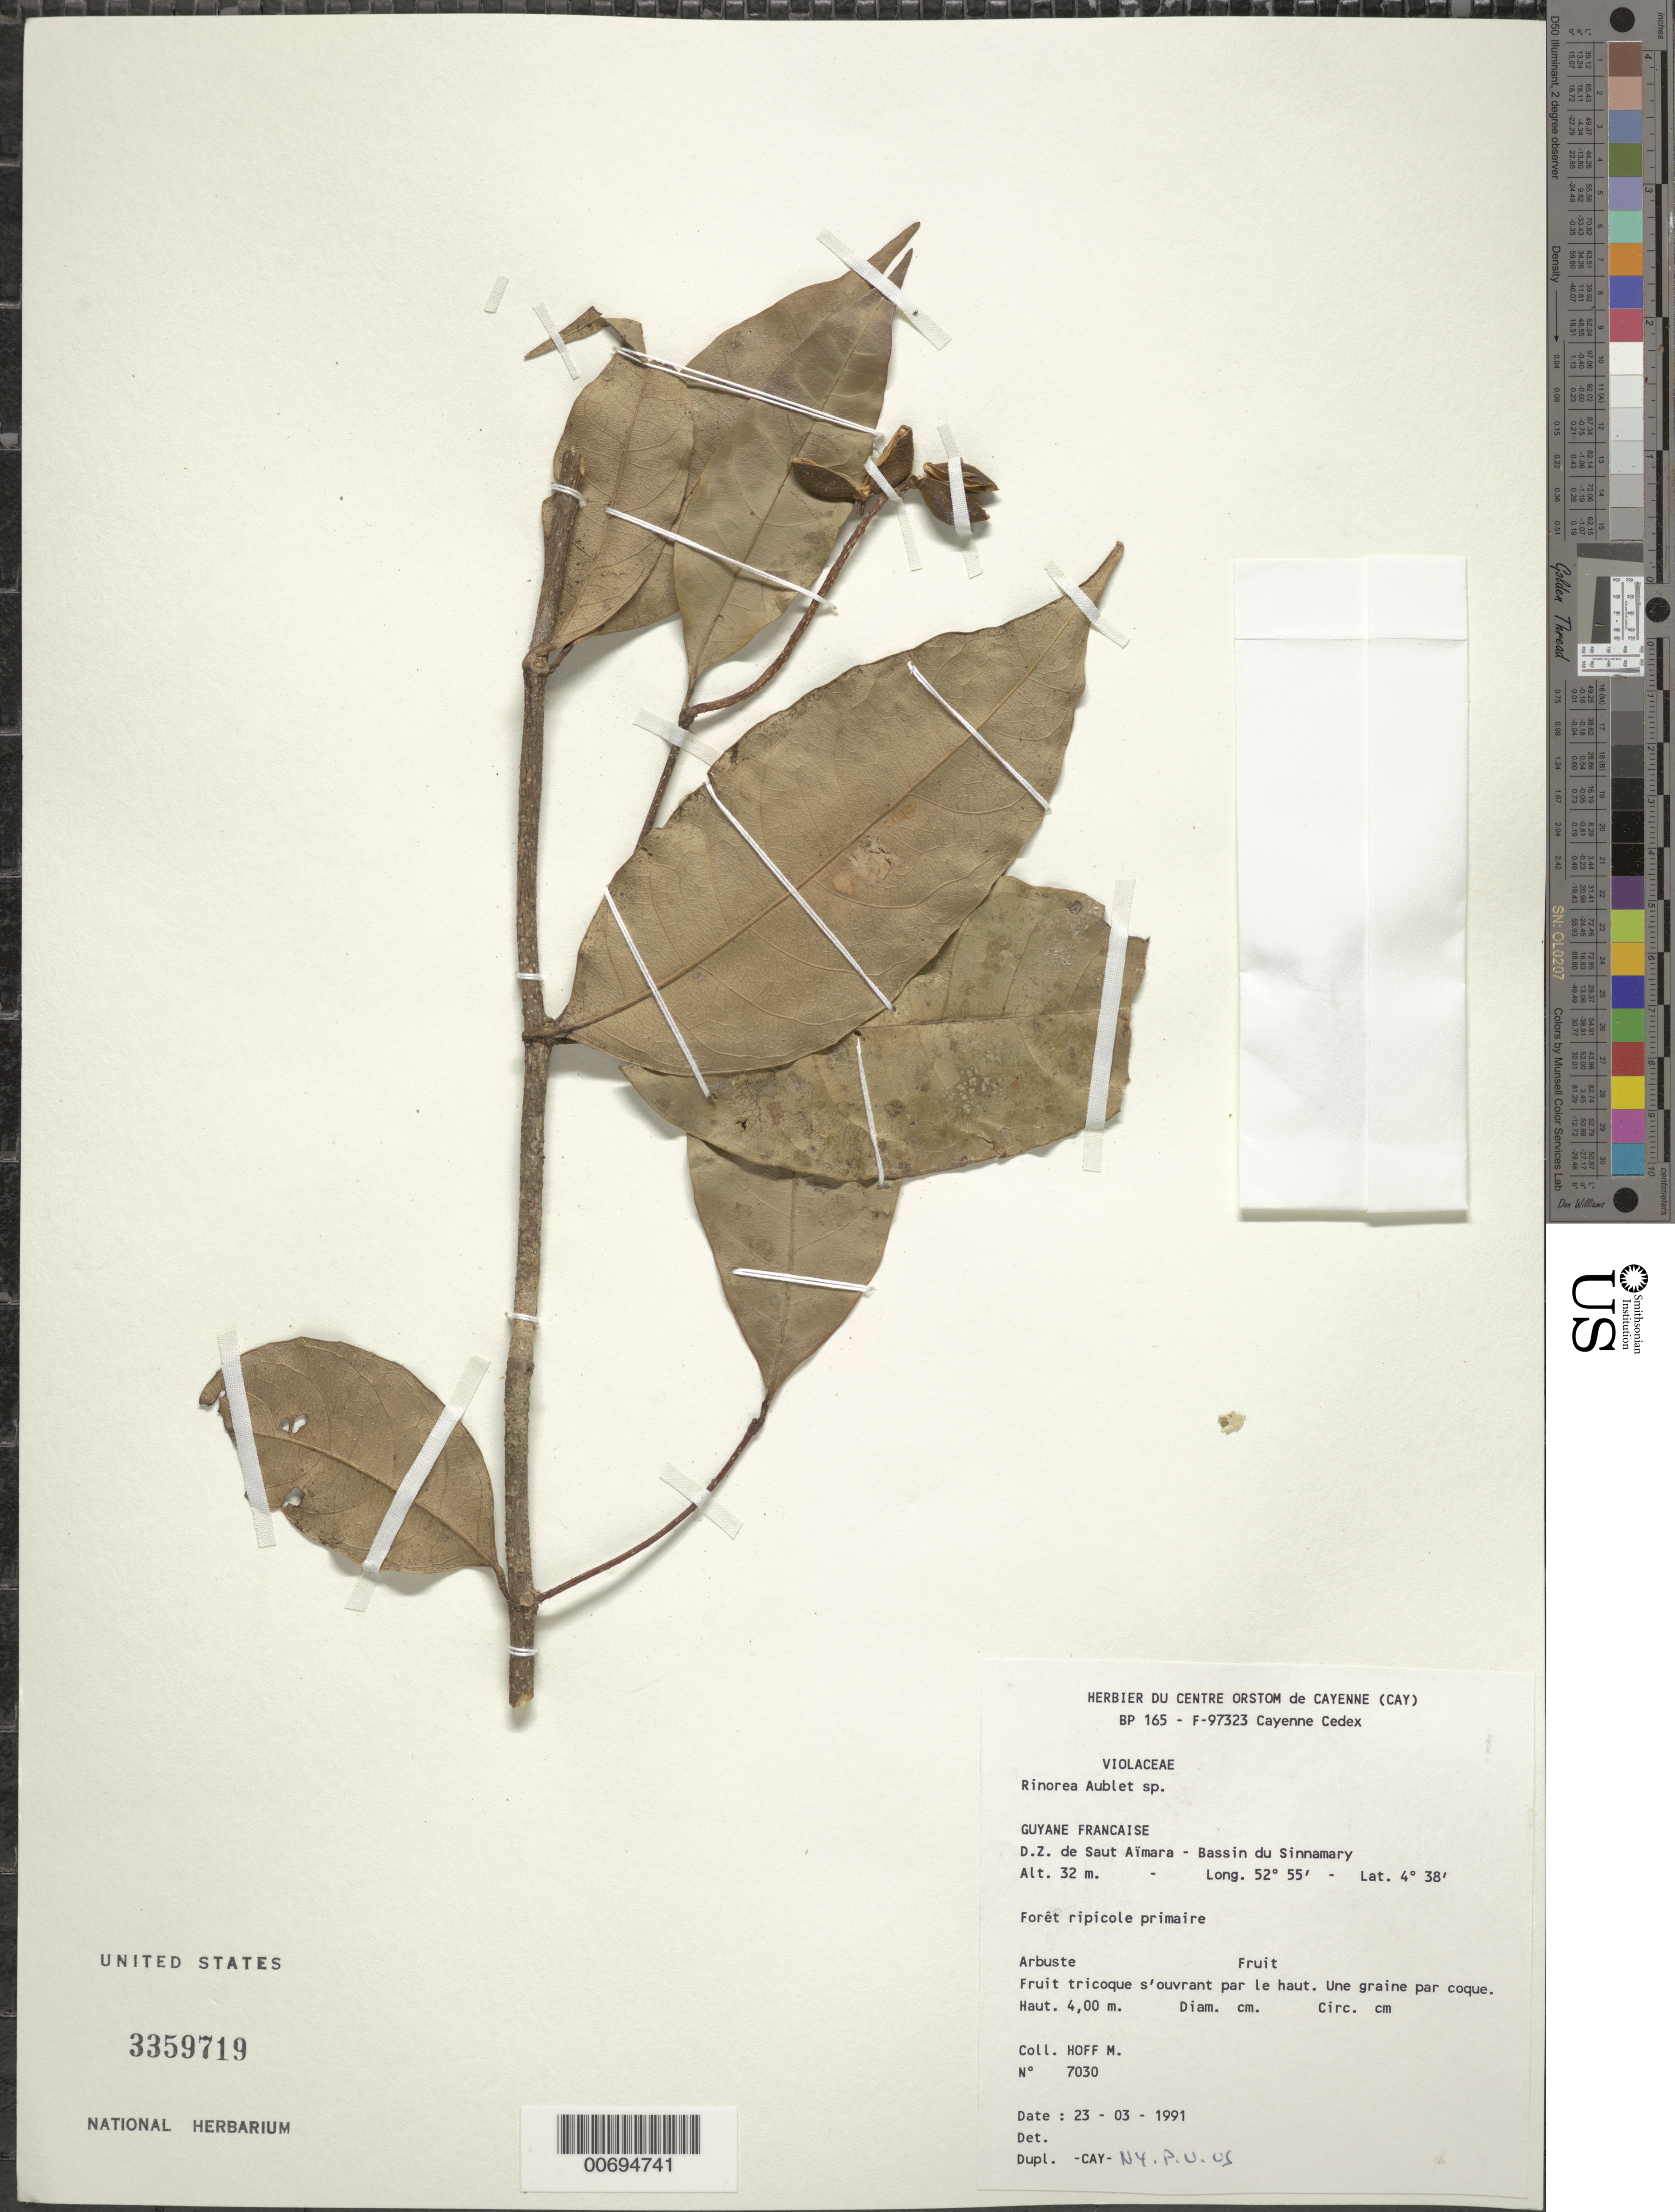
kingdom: Plantae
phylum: Tracheophyta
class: Magnoliopsida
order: Malpighiales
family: Violaceae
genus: Rinorea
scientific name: Rinorea riana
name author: Kuntze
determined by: Hoyos-Gomez, S. E.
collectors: M. Hoff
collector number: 7030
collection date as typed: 23-Mar-91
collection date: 1991-03-23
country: French Guiana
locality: Saut Aïmara, Bassin du Sinnamary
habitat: Primary riparian forest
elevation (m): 32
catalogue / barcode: US 3359719